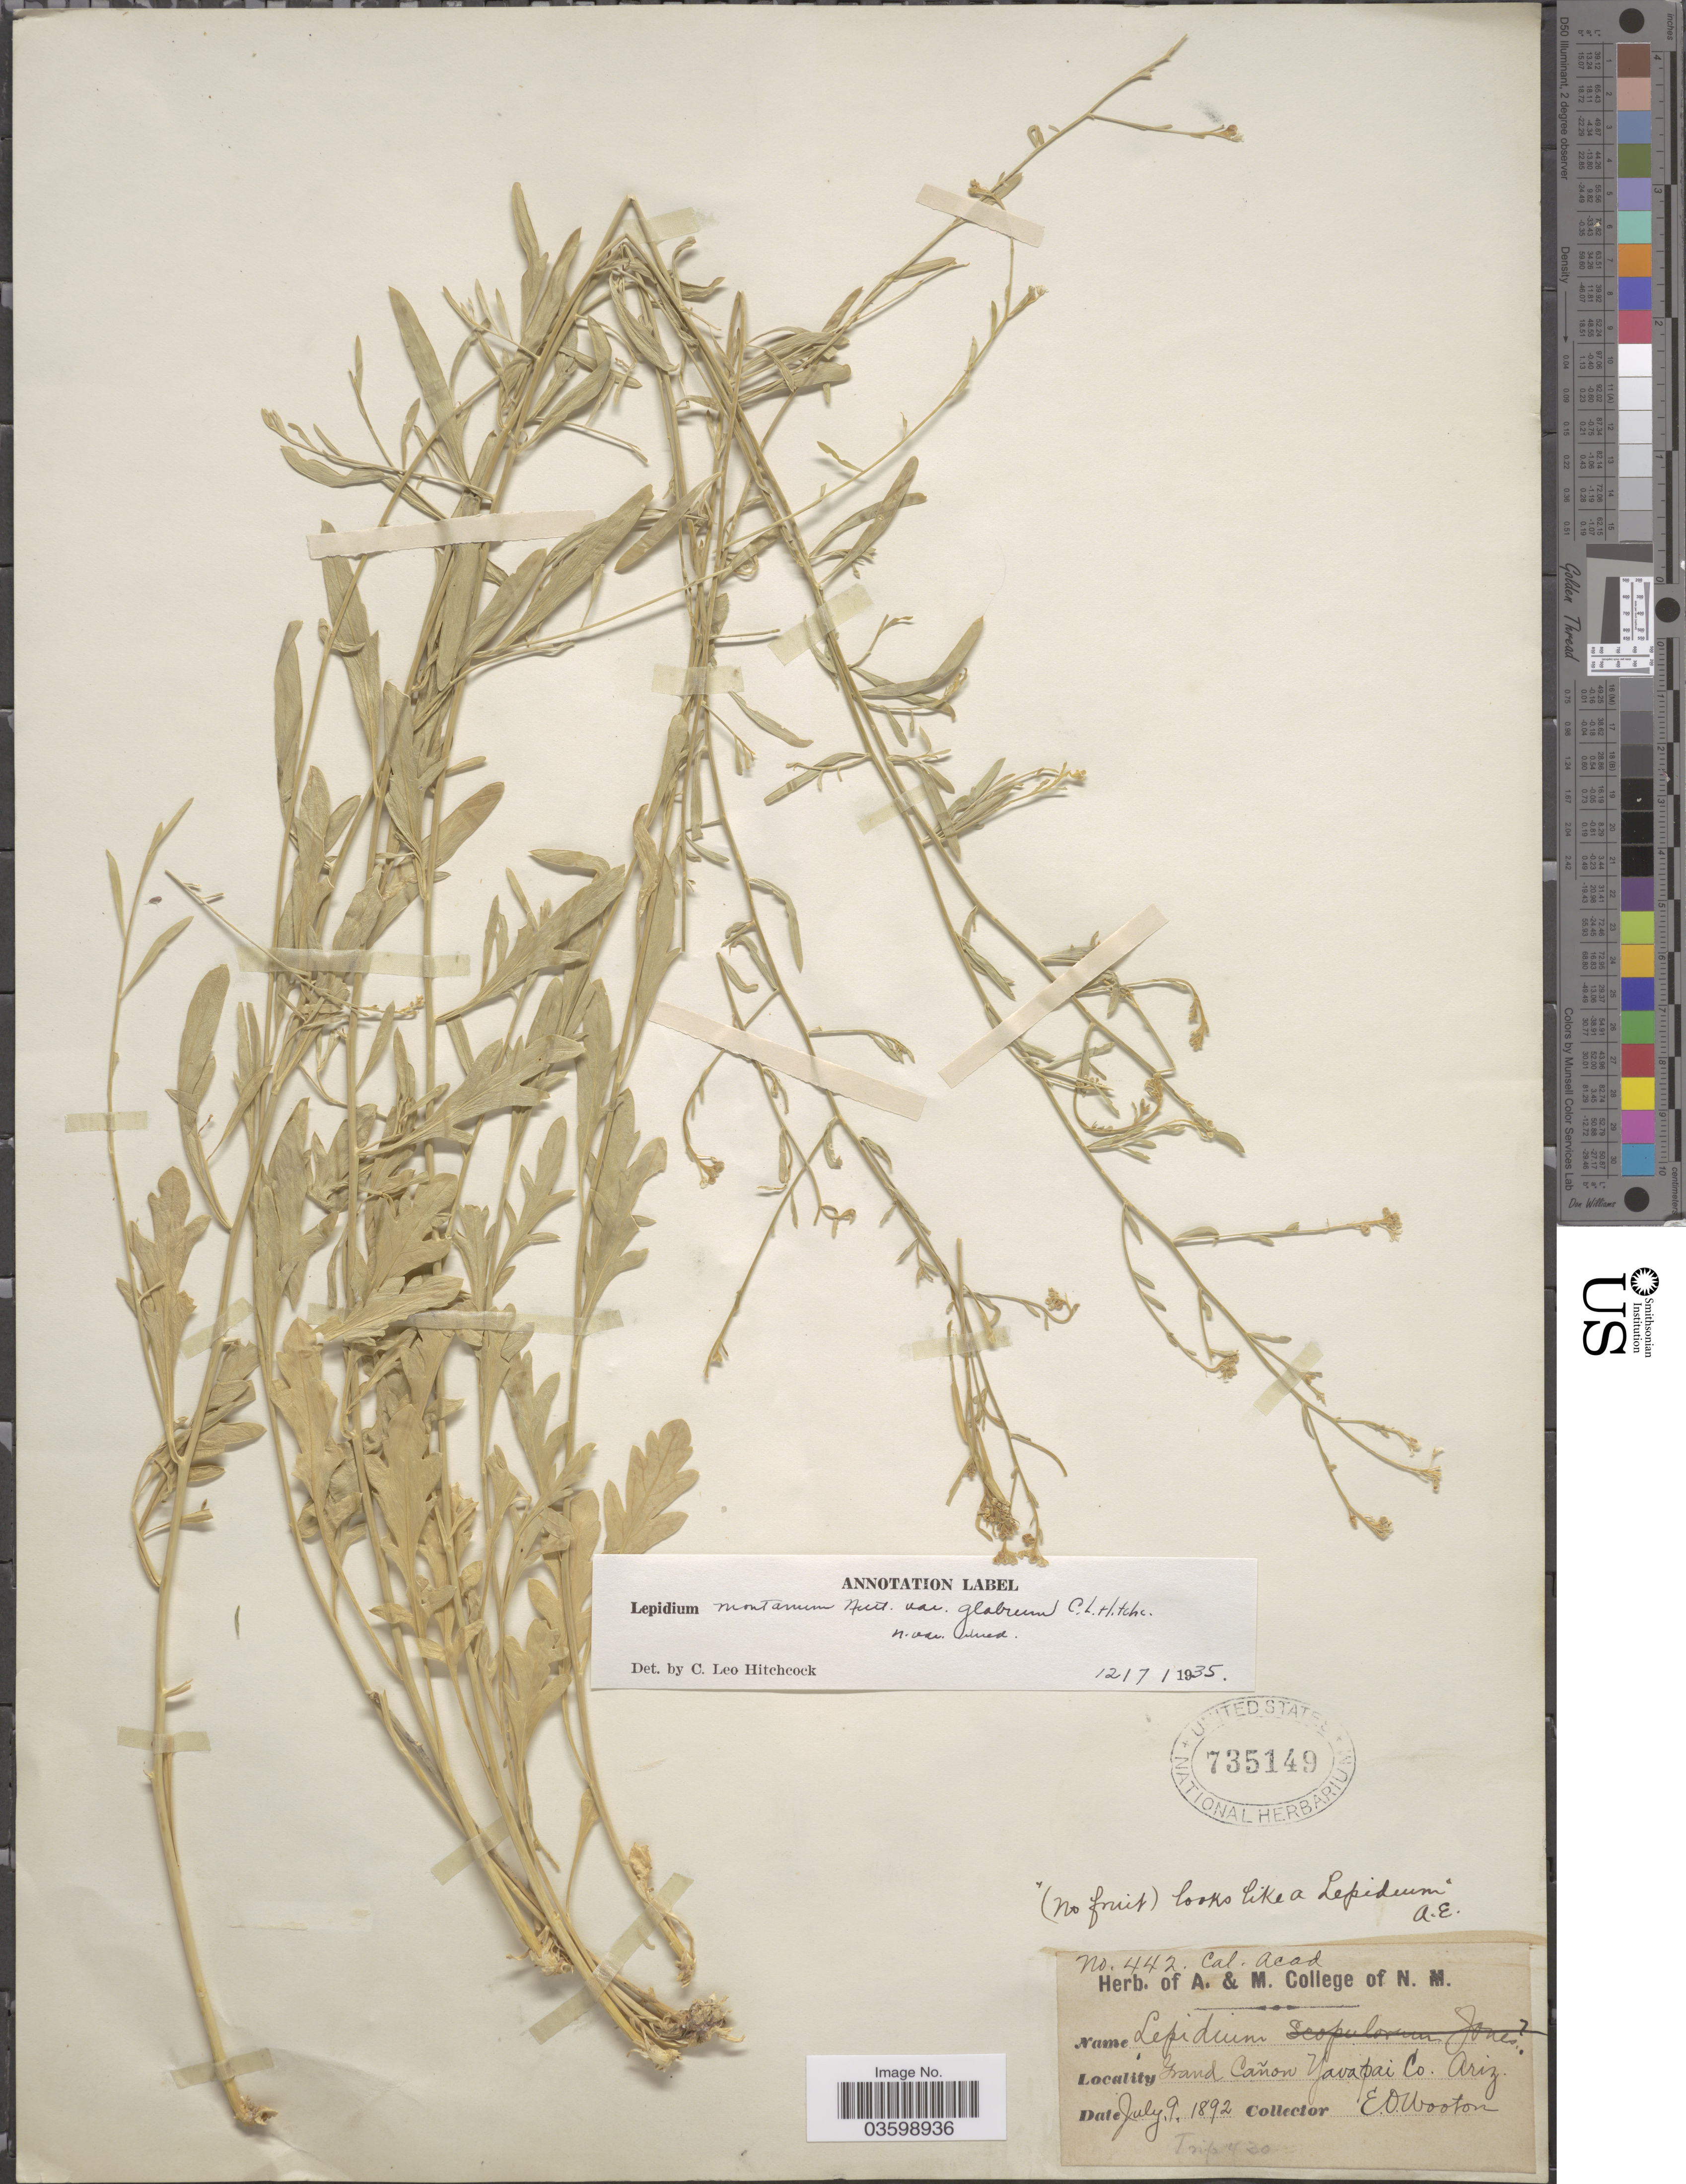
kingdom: Plantae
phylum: Tracheophyta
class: Magnoliopsida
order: Brassicales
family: Brassicaceae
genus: Lepidium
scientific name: Lepidium montanum var. glabrum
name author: C.L. Hitchc.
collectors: E. O. Wooton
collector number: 442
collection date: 1892-07-09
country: United States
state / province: Arizona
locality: Grand Cañon. Yavapai Co.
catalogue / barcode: US 735149